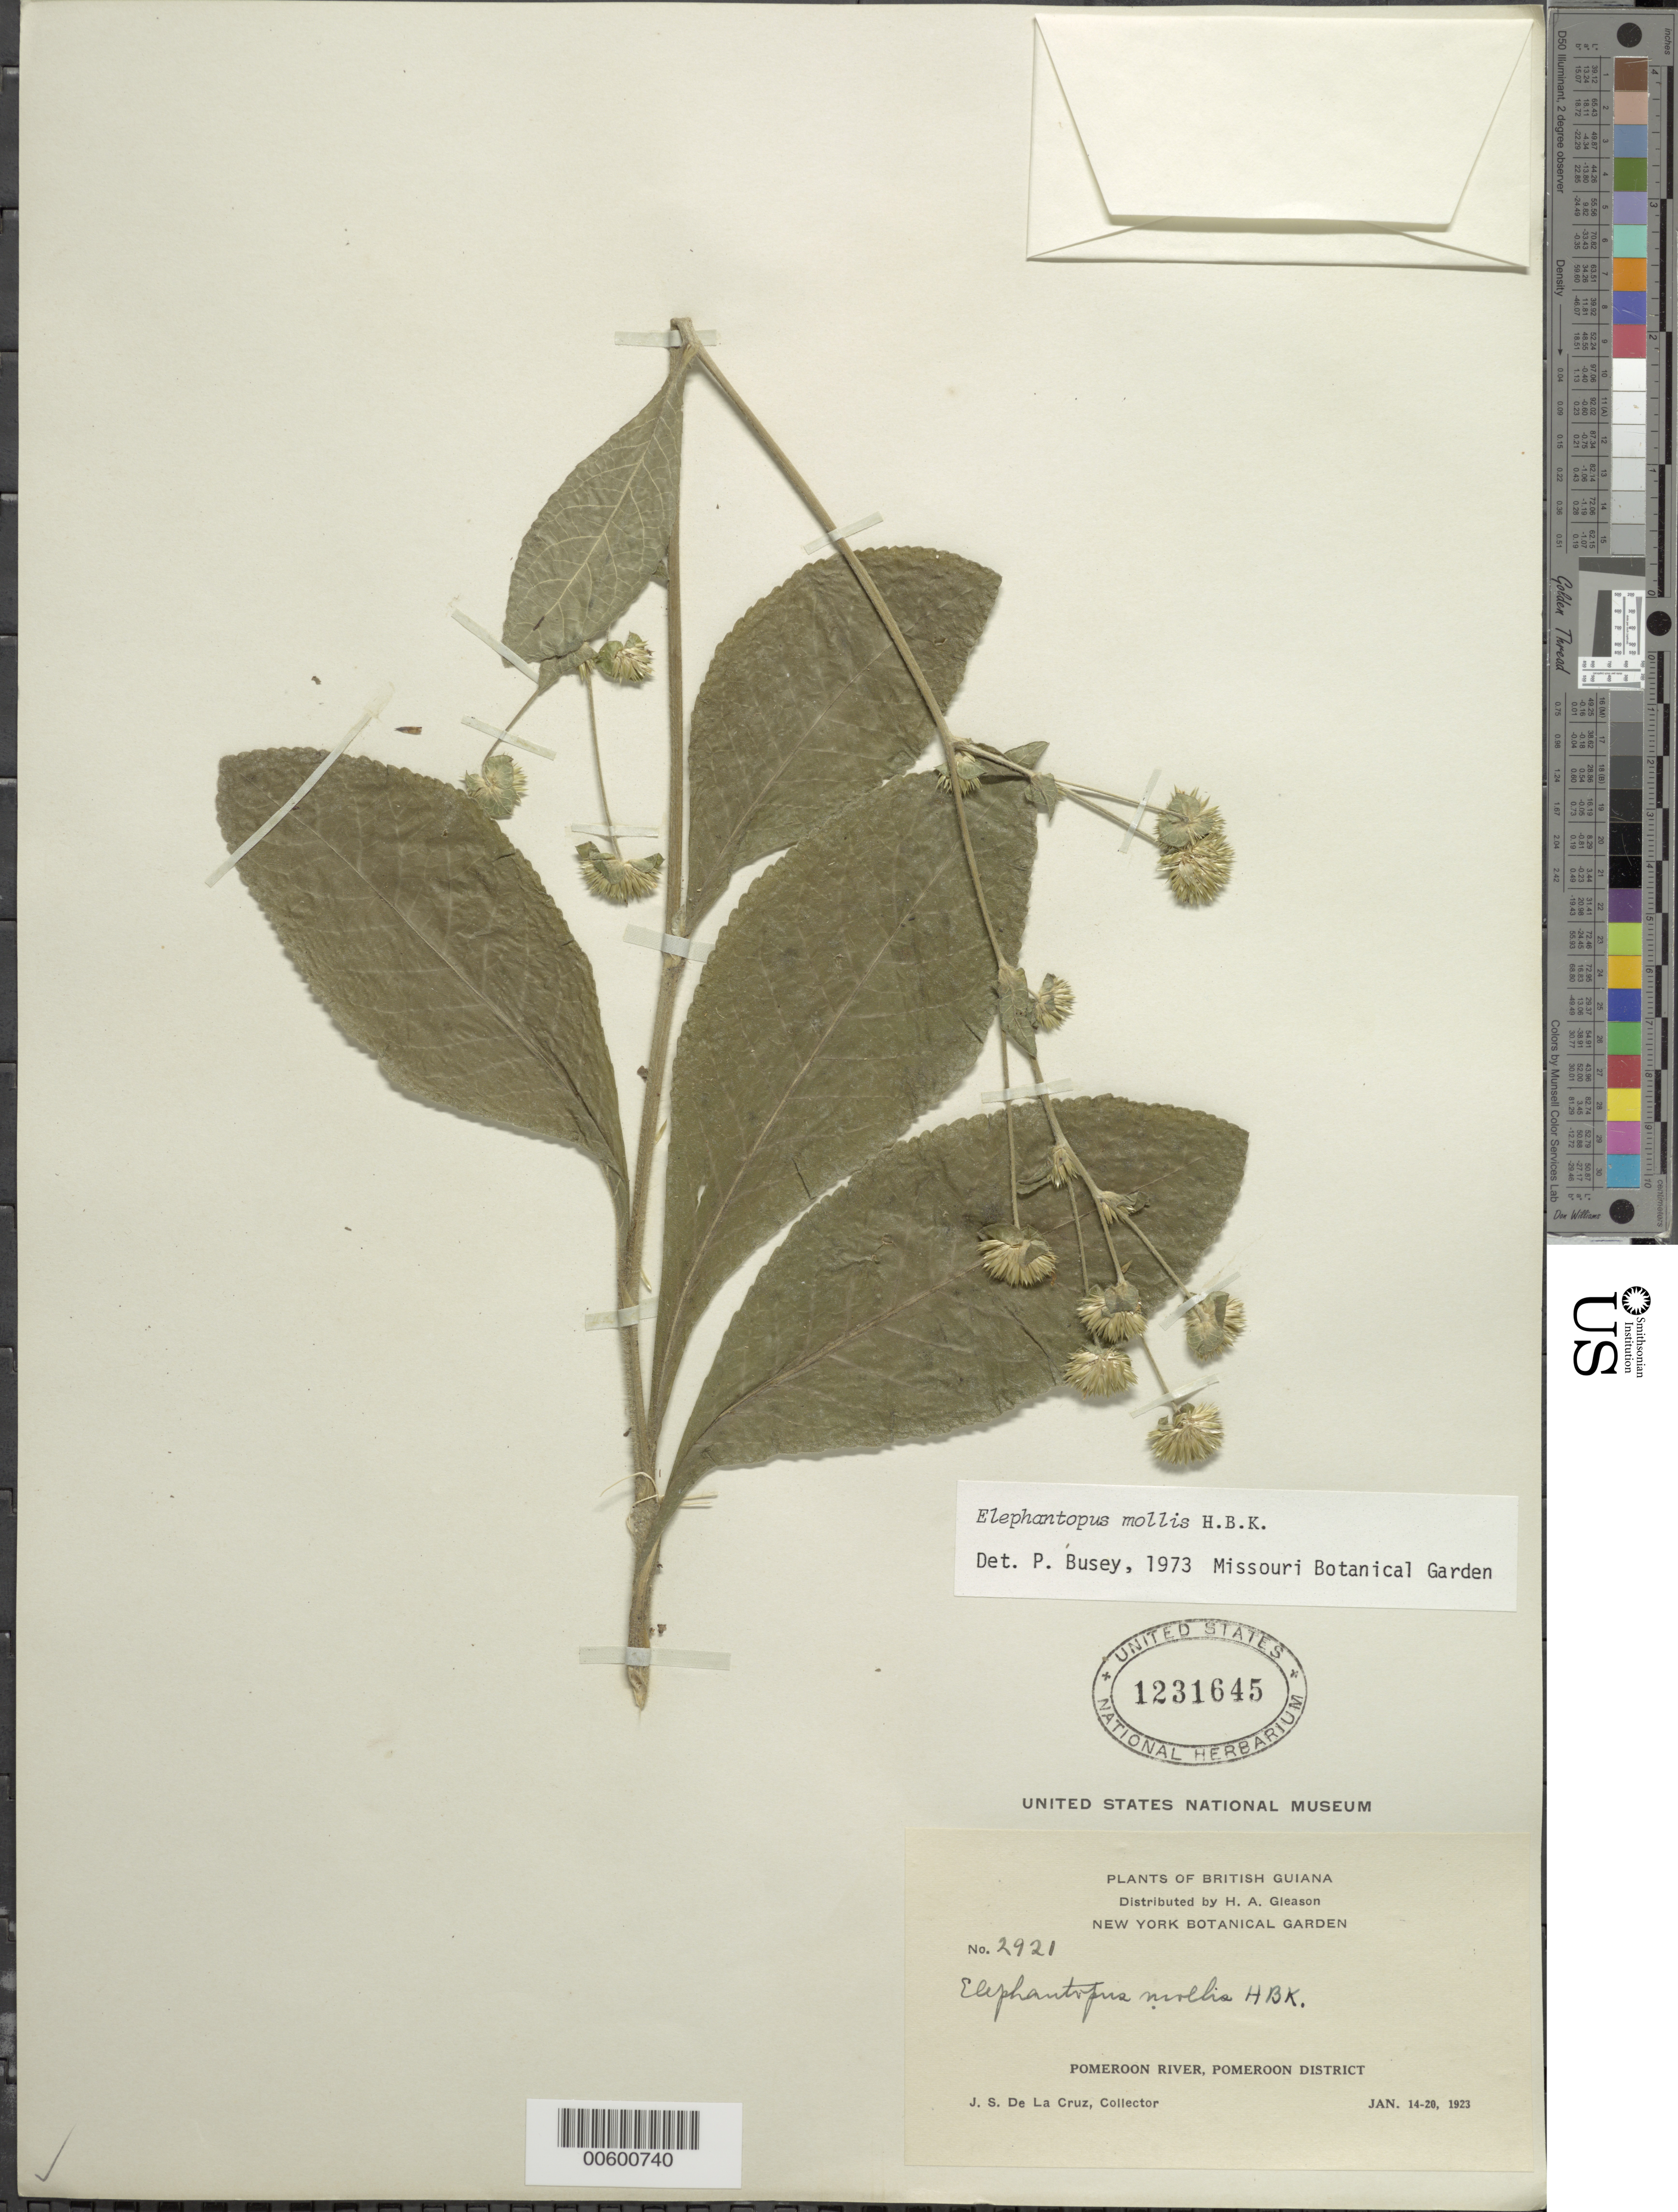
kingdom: Plantae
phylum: Tracheophyta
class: Magnoliopsida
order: Asterales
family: Asteraceae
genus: Elephantopus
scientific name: Elephantopus mollis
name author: Kunth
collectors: J. S. de la Cruz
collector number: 2921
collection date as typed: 14-Jan-23 to 20-Jan-23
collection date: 1923-01-14/1923-01-20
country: Guyana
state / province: Pomeroon-Supenaam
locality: Pomeroon R.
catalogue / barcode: US 1231645